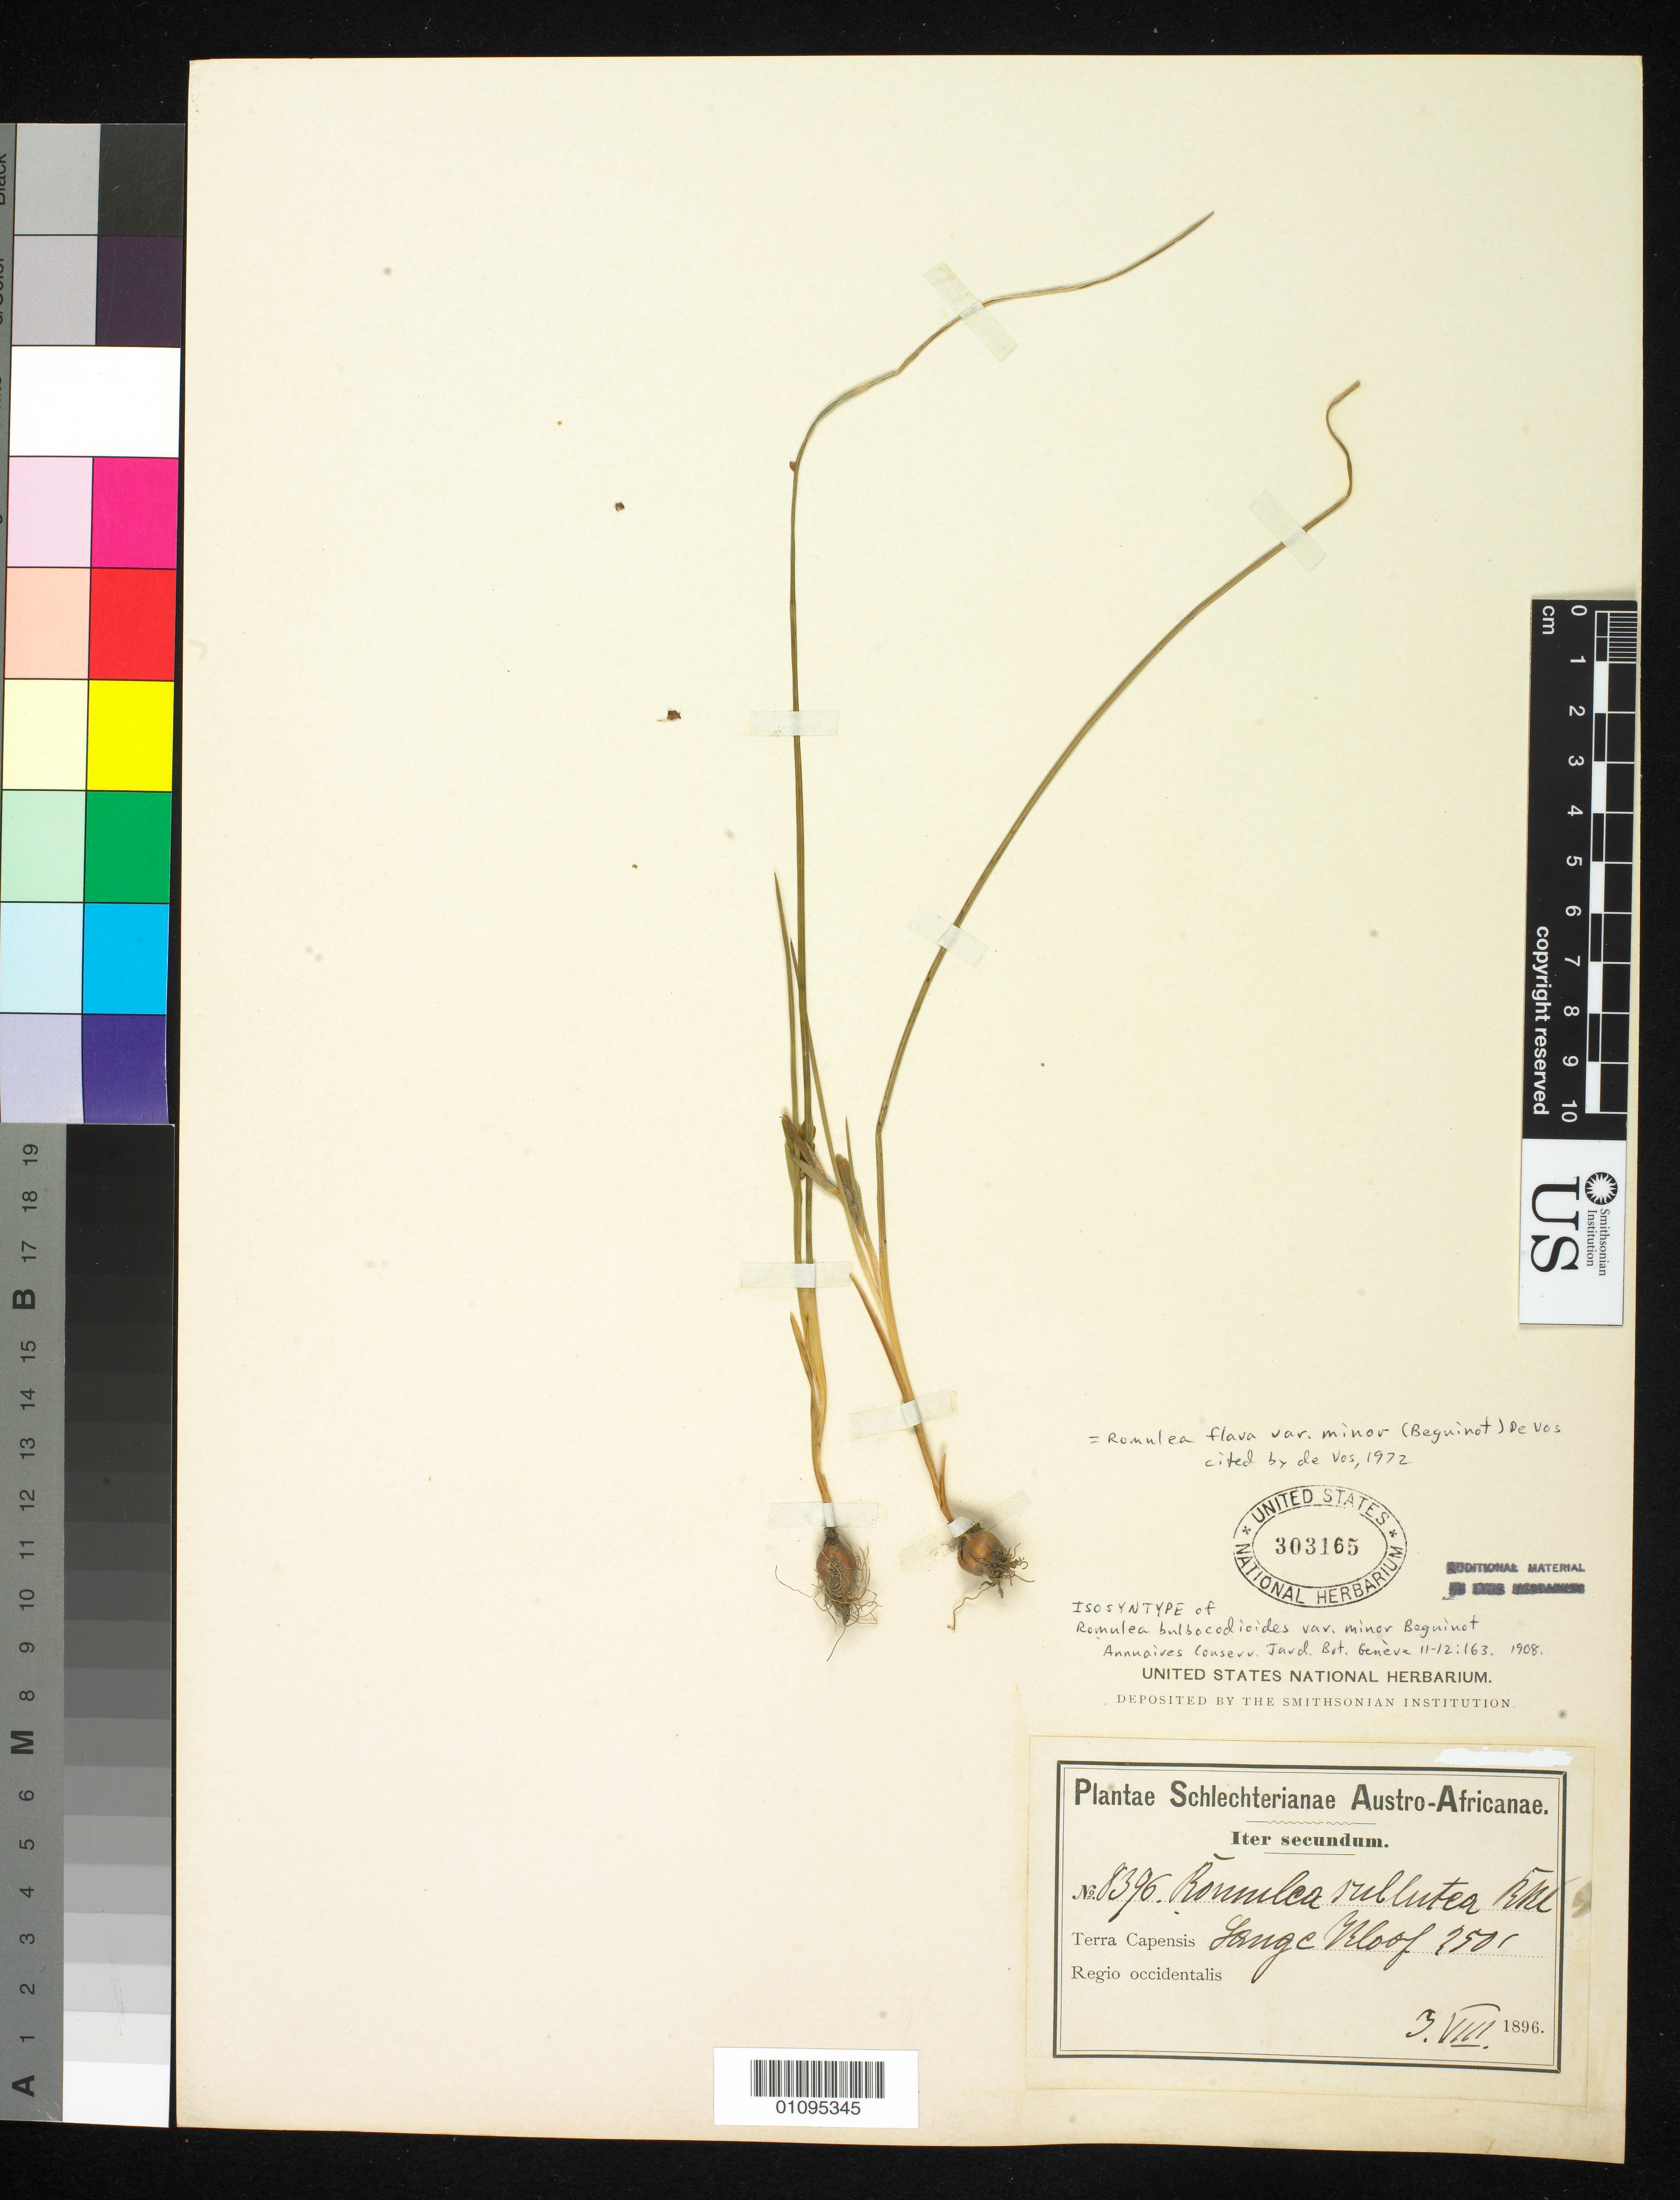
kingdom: Plantae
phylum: Tracheophyta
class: Liliopsida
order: Asparagales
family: Iridaceae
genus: Romulea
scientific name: Romulea bulbocodioides var. minor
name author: Bég.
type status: Isosyntype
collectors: F. R. R. Schlechter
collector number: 8396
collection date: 1896-08-03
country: South Africa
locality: Terra Capensis Fenge Rloof 3501 (?), Regio Occidentalis.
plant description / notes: Could not read handwriting for locality, possible altitude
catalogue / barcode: US 303165